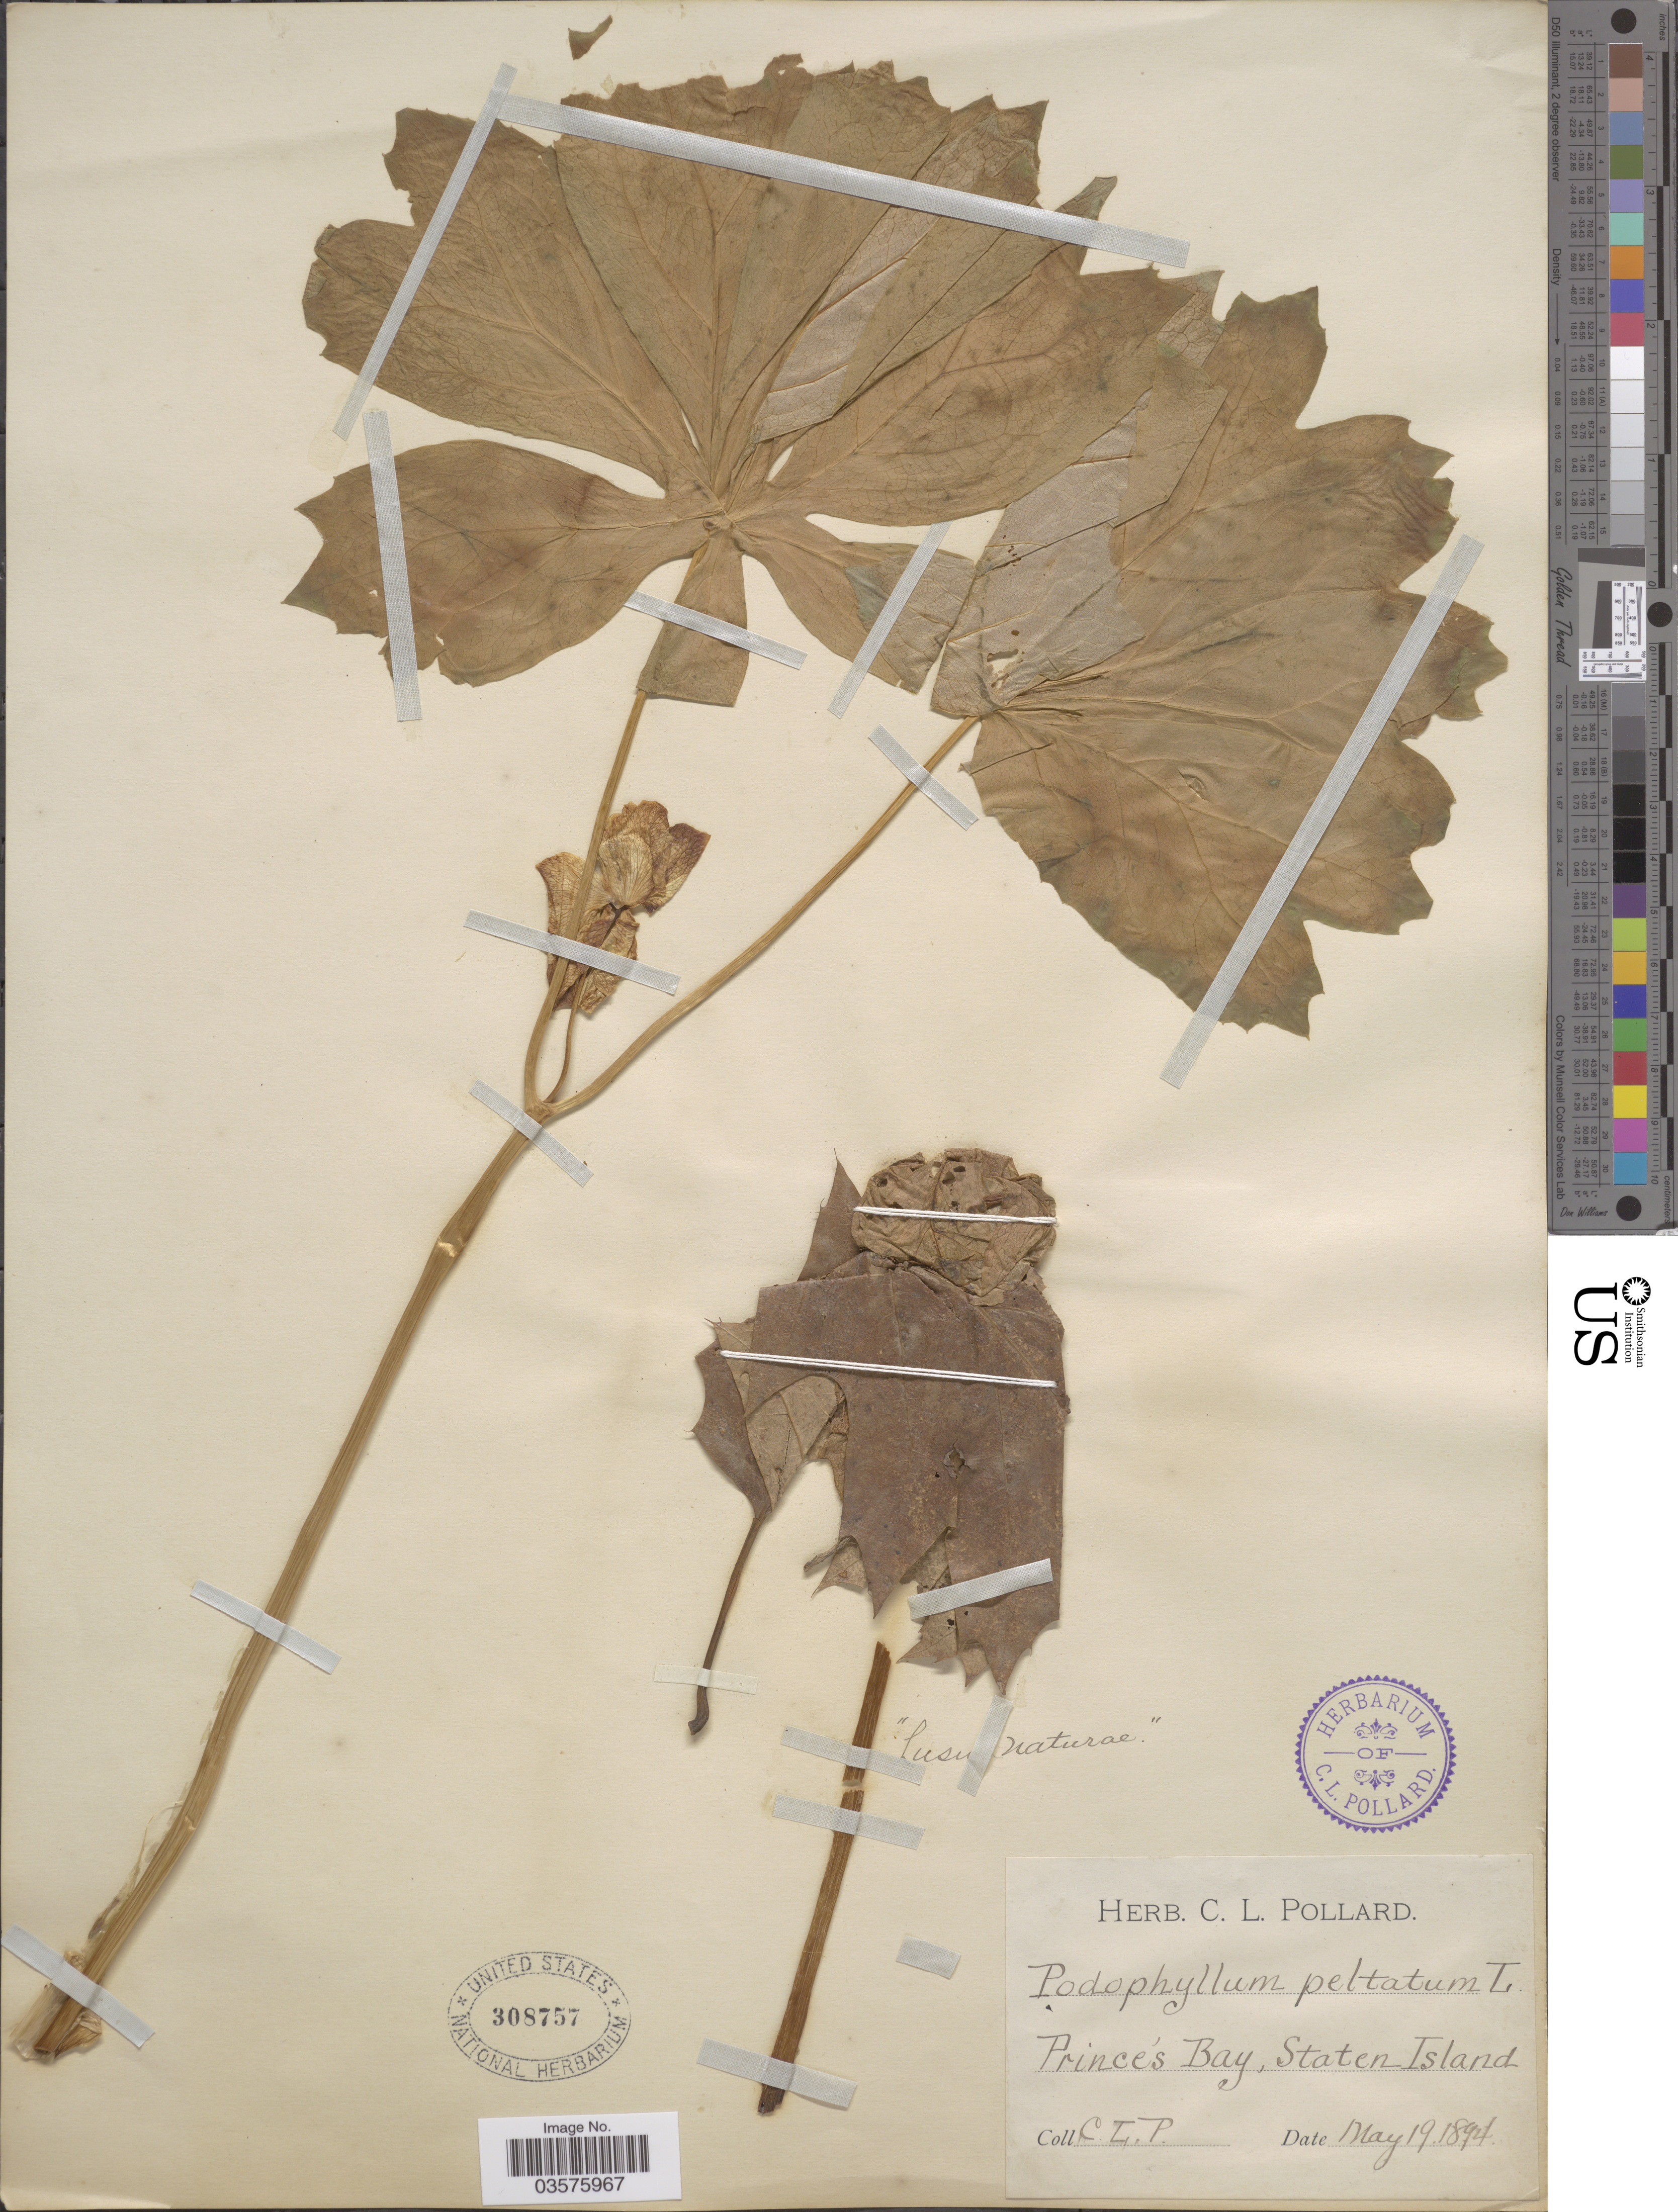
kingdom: Plantae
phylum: Tracheophyta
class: Magnoliopsida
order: Ranunculales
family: Berberidaceae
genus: Podophyllum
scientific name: Podophyllum peltatum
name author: L.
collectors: C. L. Pollard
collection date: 1894-05-19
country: United States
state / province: New York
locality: Prince's Bay, Staten Island.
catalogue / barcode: US 308757